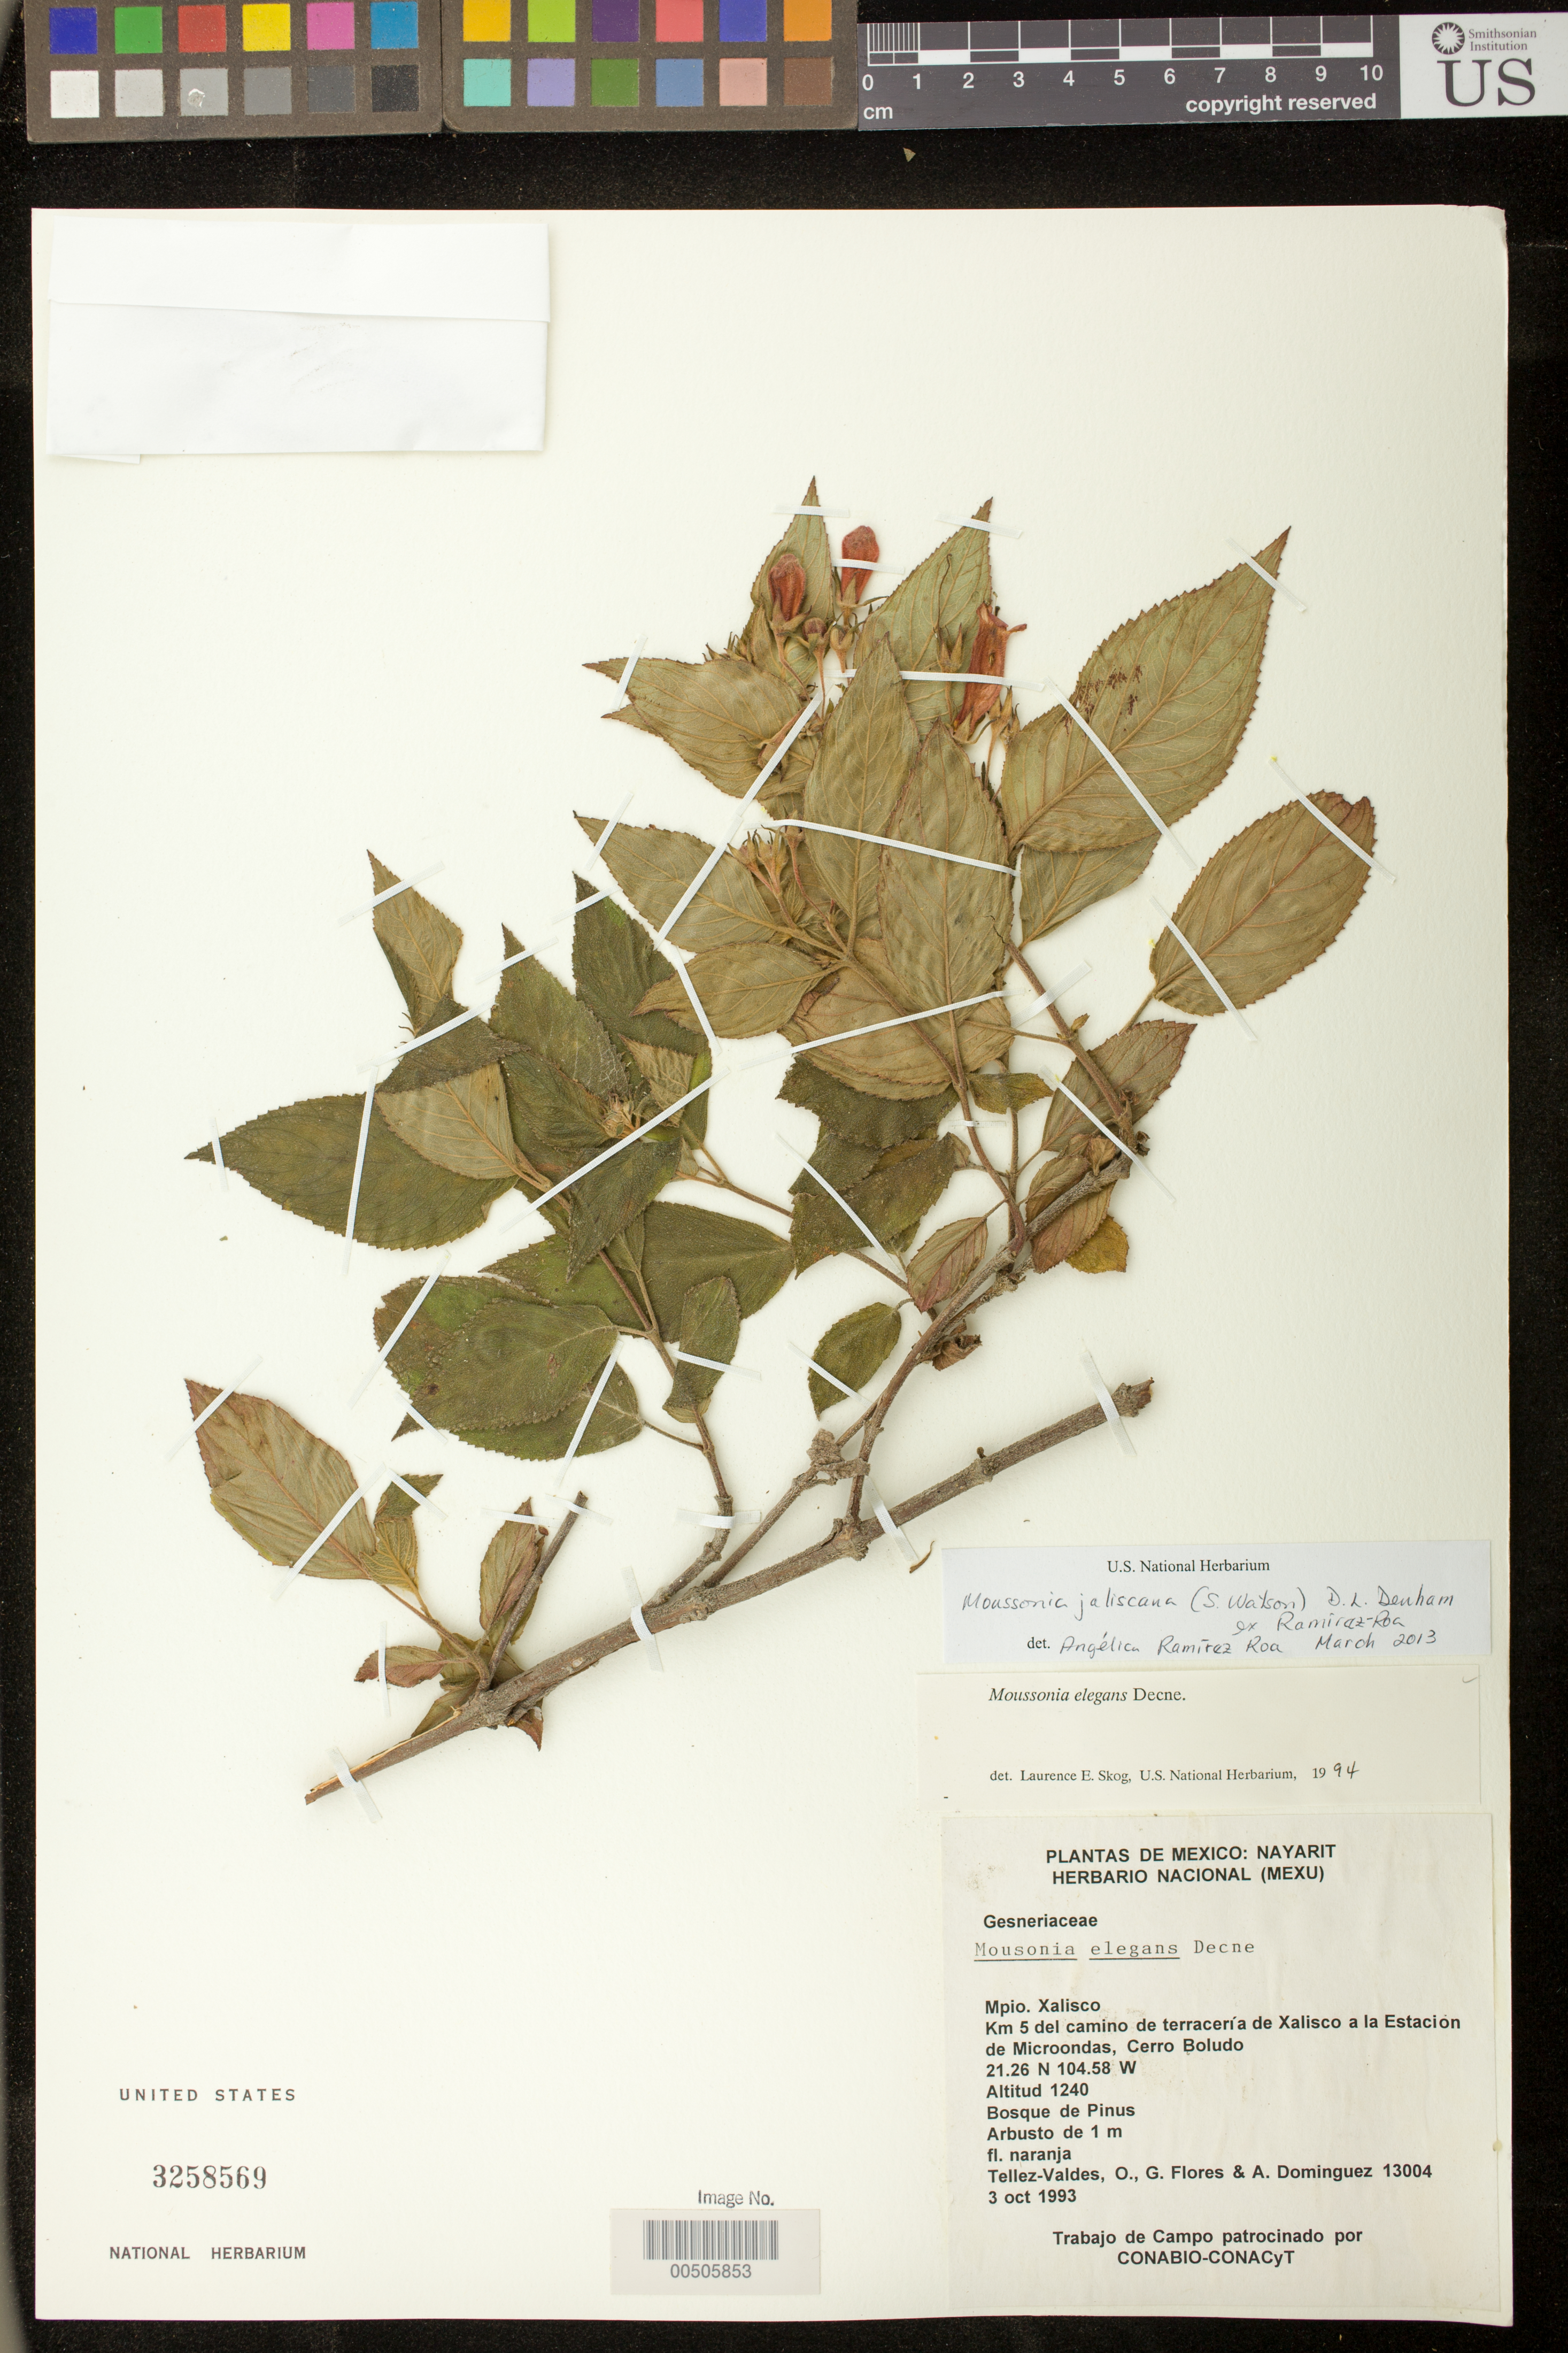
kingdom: Plantae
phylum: Tracheophyta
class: Magnoliopsida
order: Lamiales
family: Gesneriaceae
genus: Moussonia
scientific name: Moussonia jaliscana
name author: (S. Watson) D.L. Denham ex Ram.-Roa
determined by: Ramírez-Roa, A.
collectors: O. Téllez V., G. Flores F. & A. Dominguez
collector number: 13004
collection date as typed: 03 Oct 1993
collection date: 1993-10-03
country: Mexico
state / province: Nayarit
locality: Cerro Boludo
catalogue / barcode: US 3258569